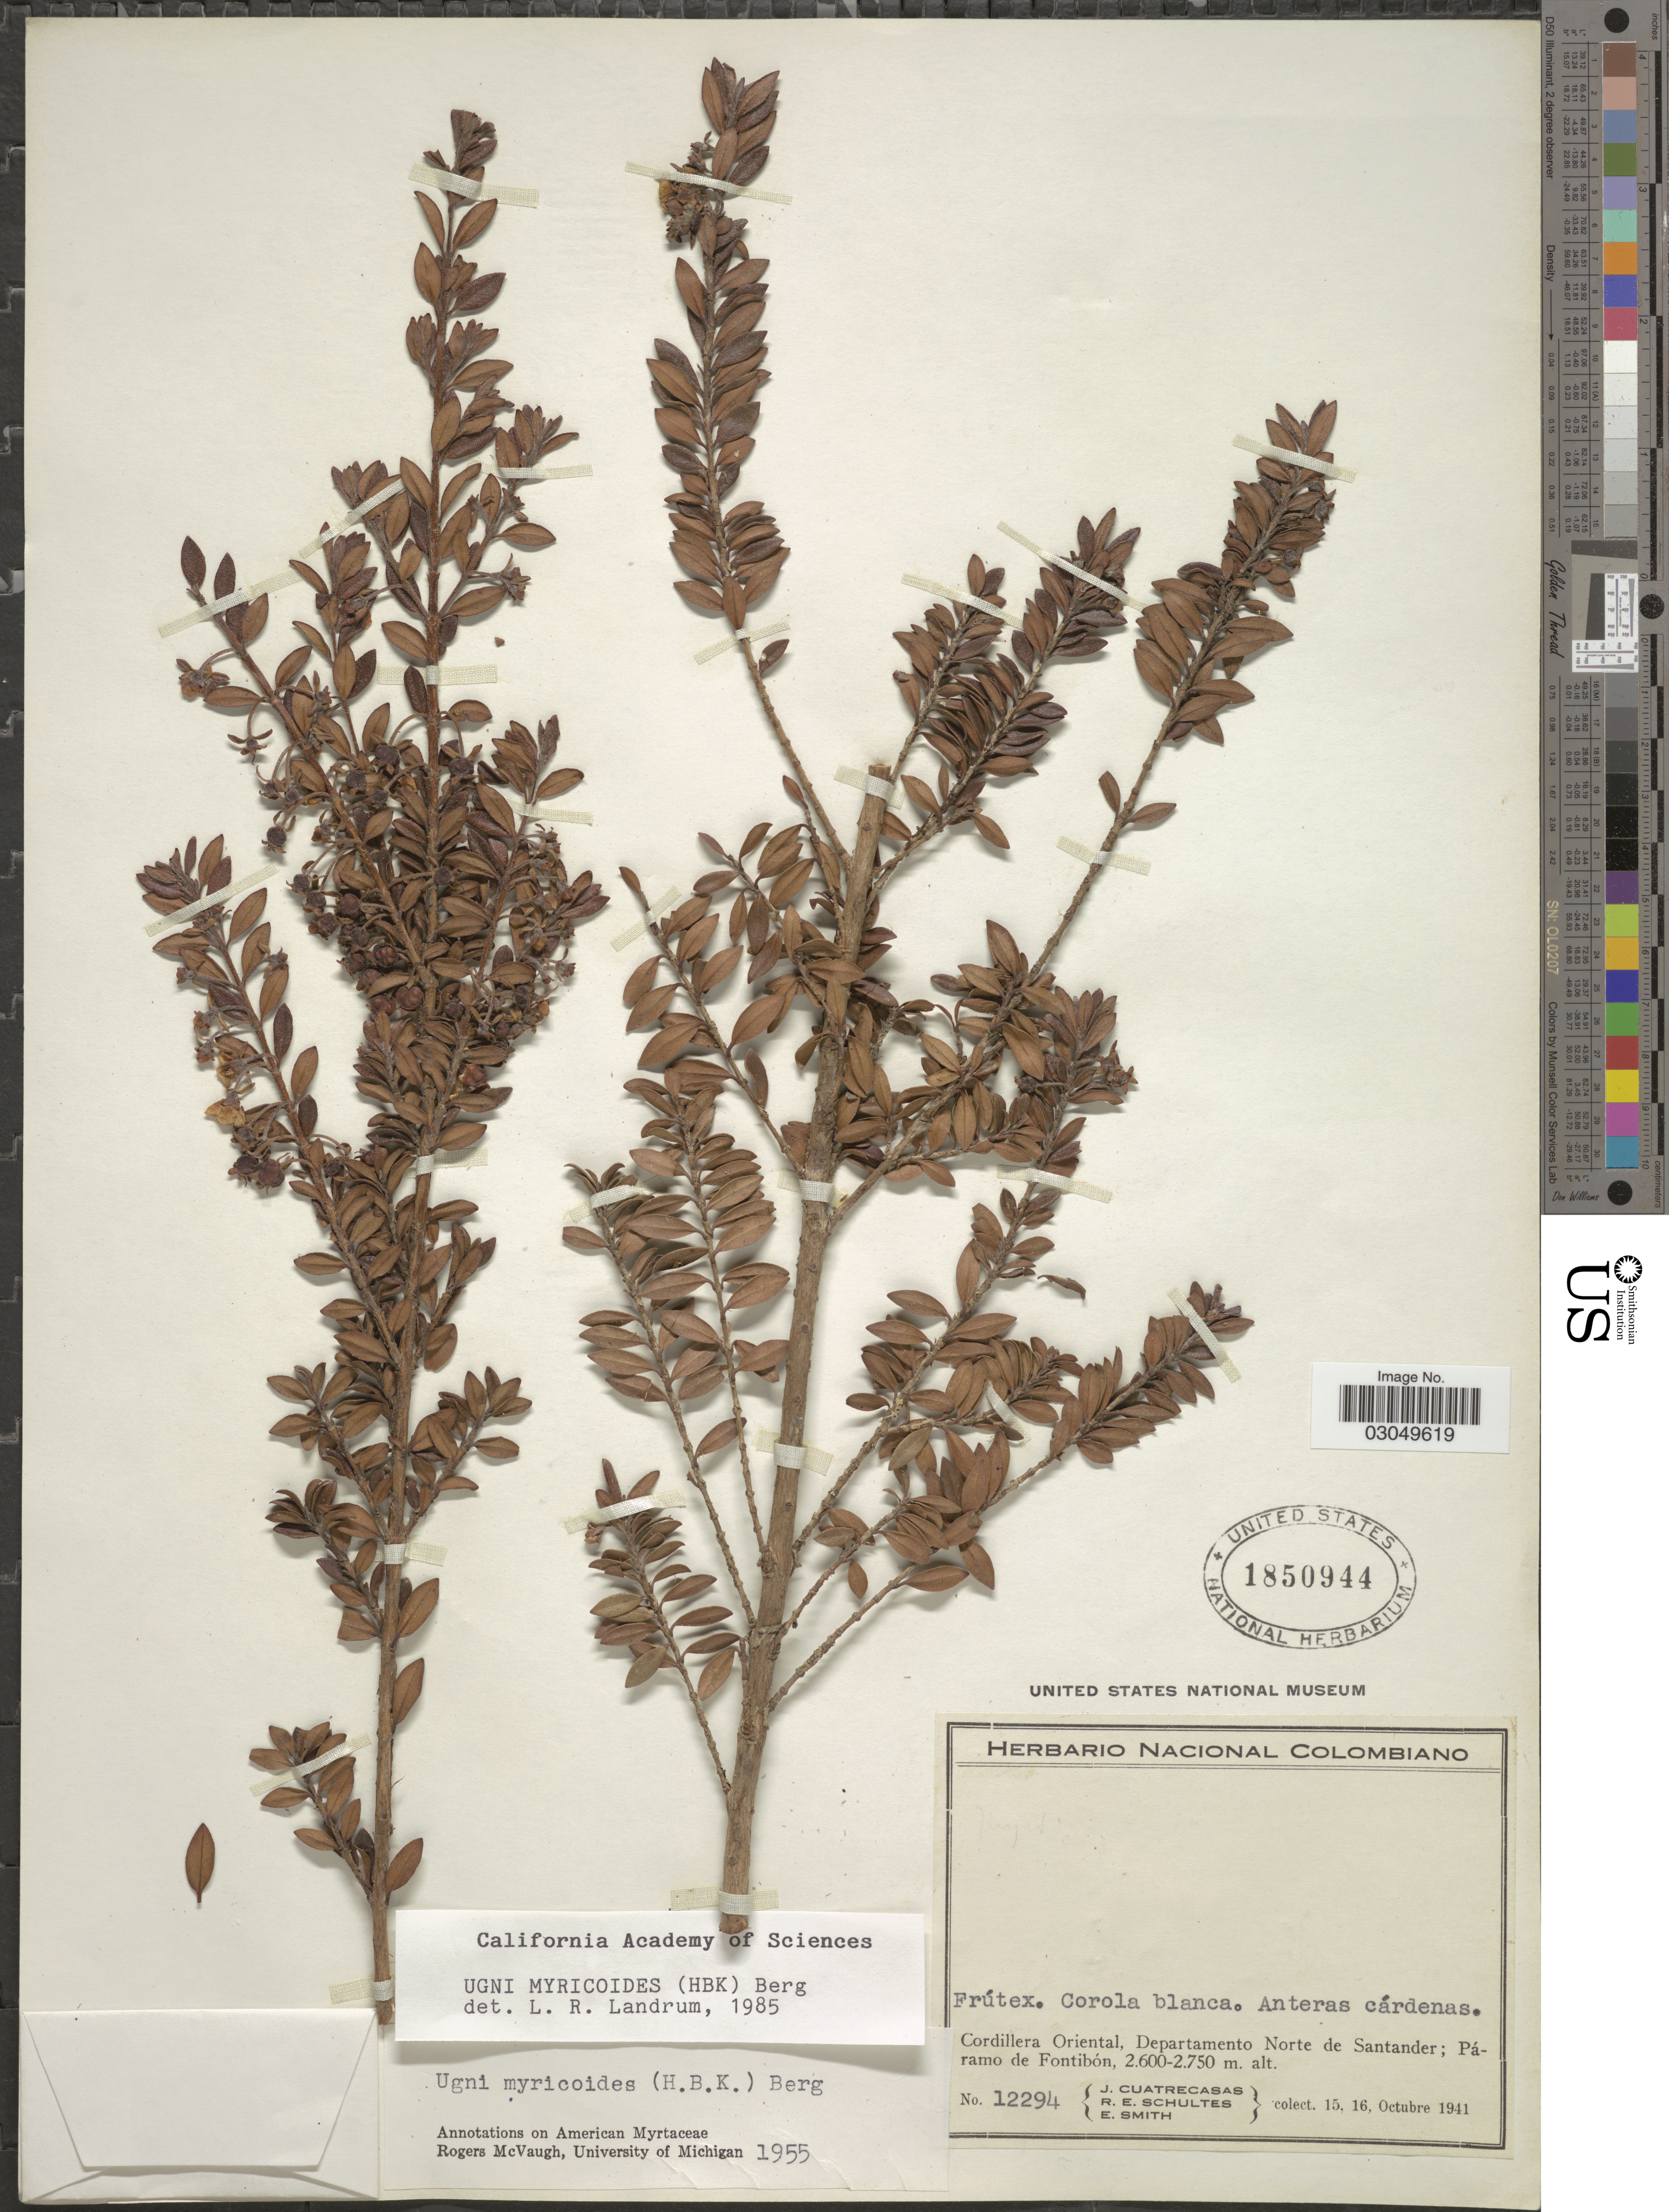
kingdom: Plantae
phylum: Tracheophyta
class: Magnoliopsida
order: Myrtales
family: Myrtaceae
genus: Ugni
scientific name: Ugni myricoides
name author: (Kunth) O. Berg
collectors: J. Cuatrecasas, R. E. Schultes & E. Smith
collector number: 12294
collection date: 1941-10-15/1941-10-16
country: Colombia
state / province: Norte de Santander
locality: Cordillera Oriental, Departamento Norte de Santander; Páramo de Fontibón.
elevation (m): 2600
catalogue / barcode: US 1850944